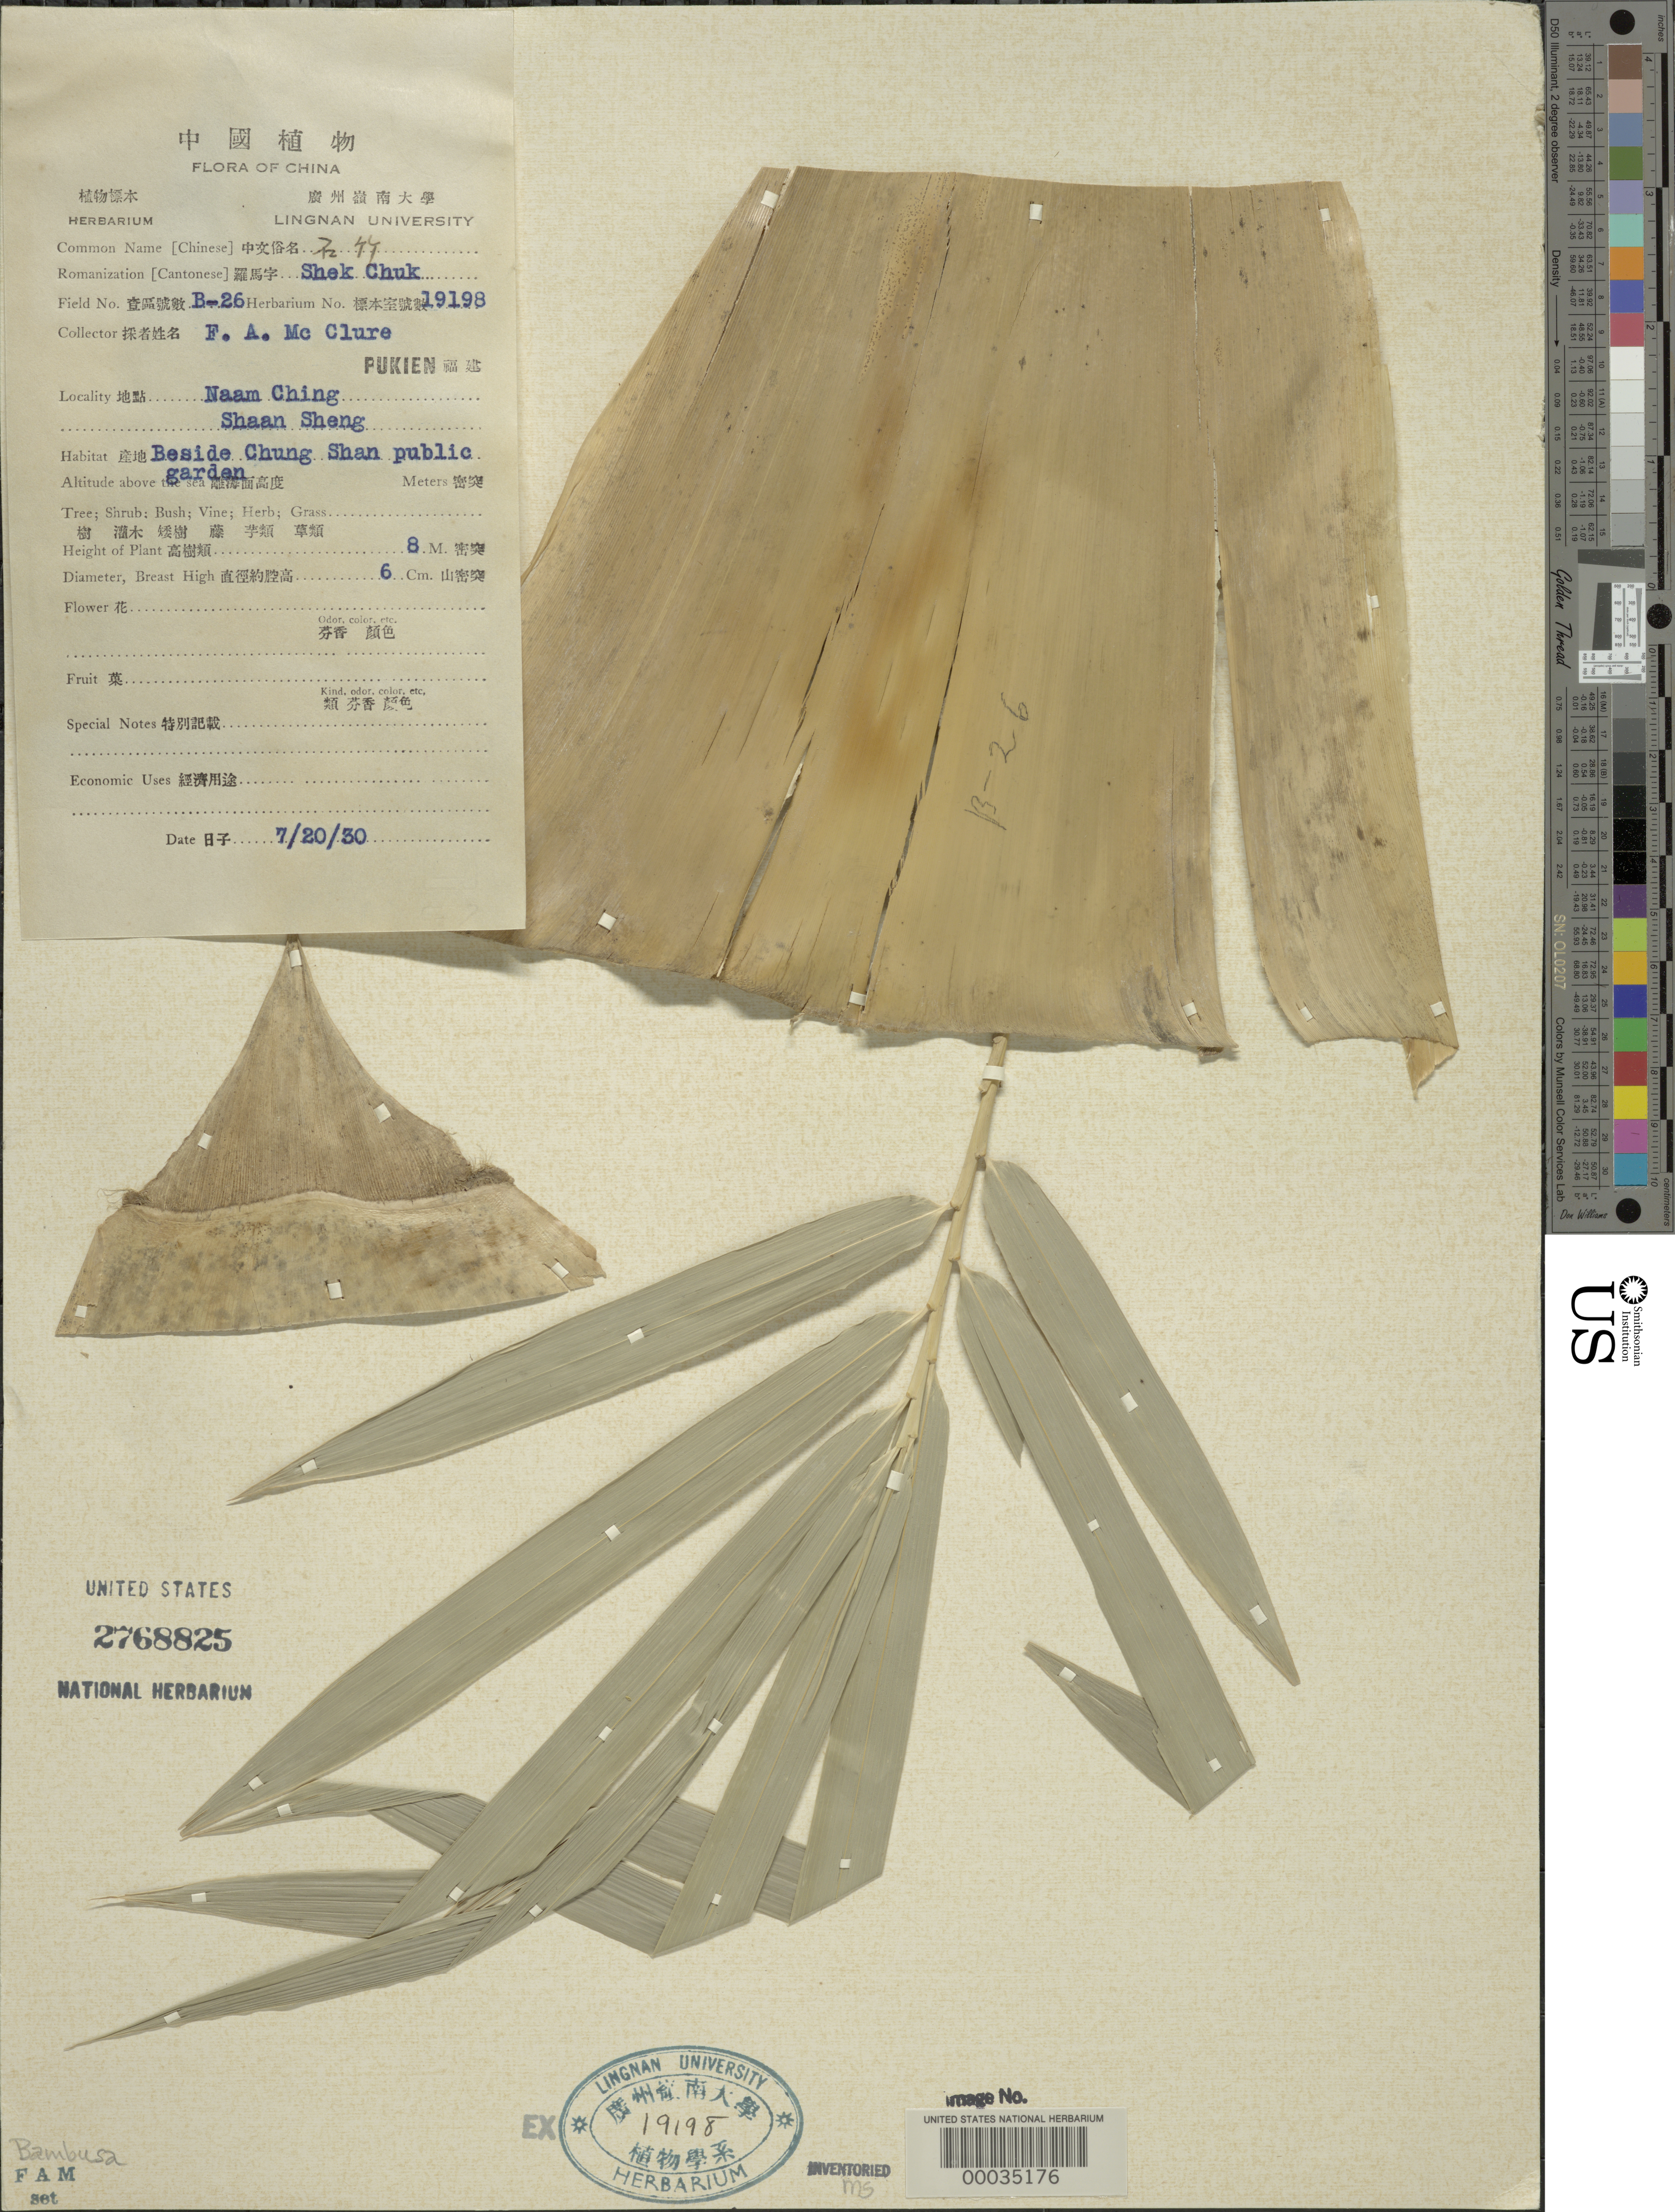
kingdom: Plantae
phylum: Tracheophyta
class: Liliopsida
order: Poales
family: Poaceae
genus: Bambusa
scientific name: Bambusa sp.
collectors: F. A. McClure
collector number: B-26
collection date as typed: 20 Jul 1930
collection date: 1930-07-20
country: China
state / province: Fujian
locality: Naam ching, shaan sheng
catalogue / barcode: US 2768825